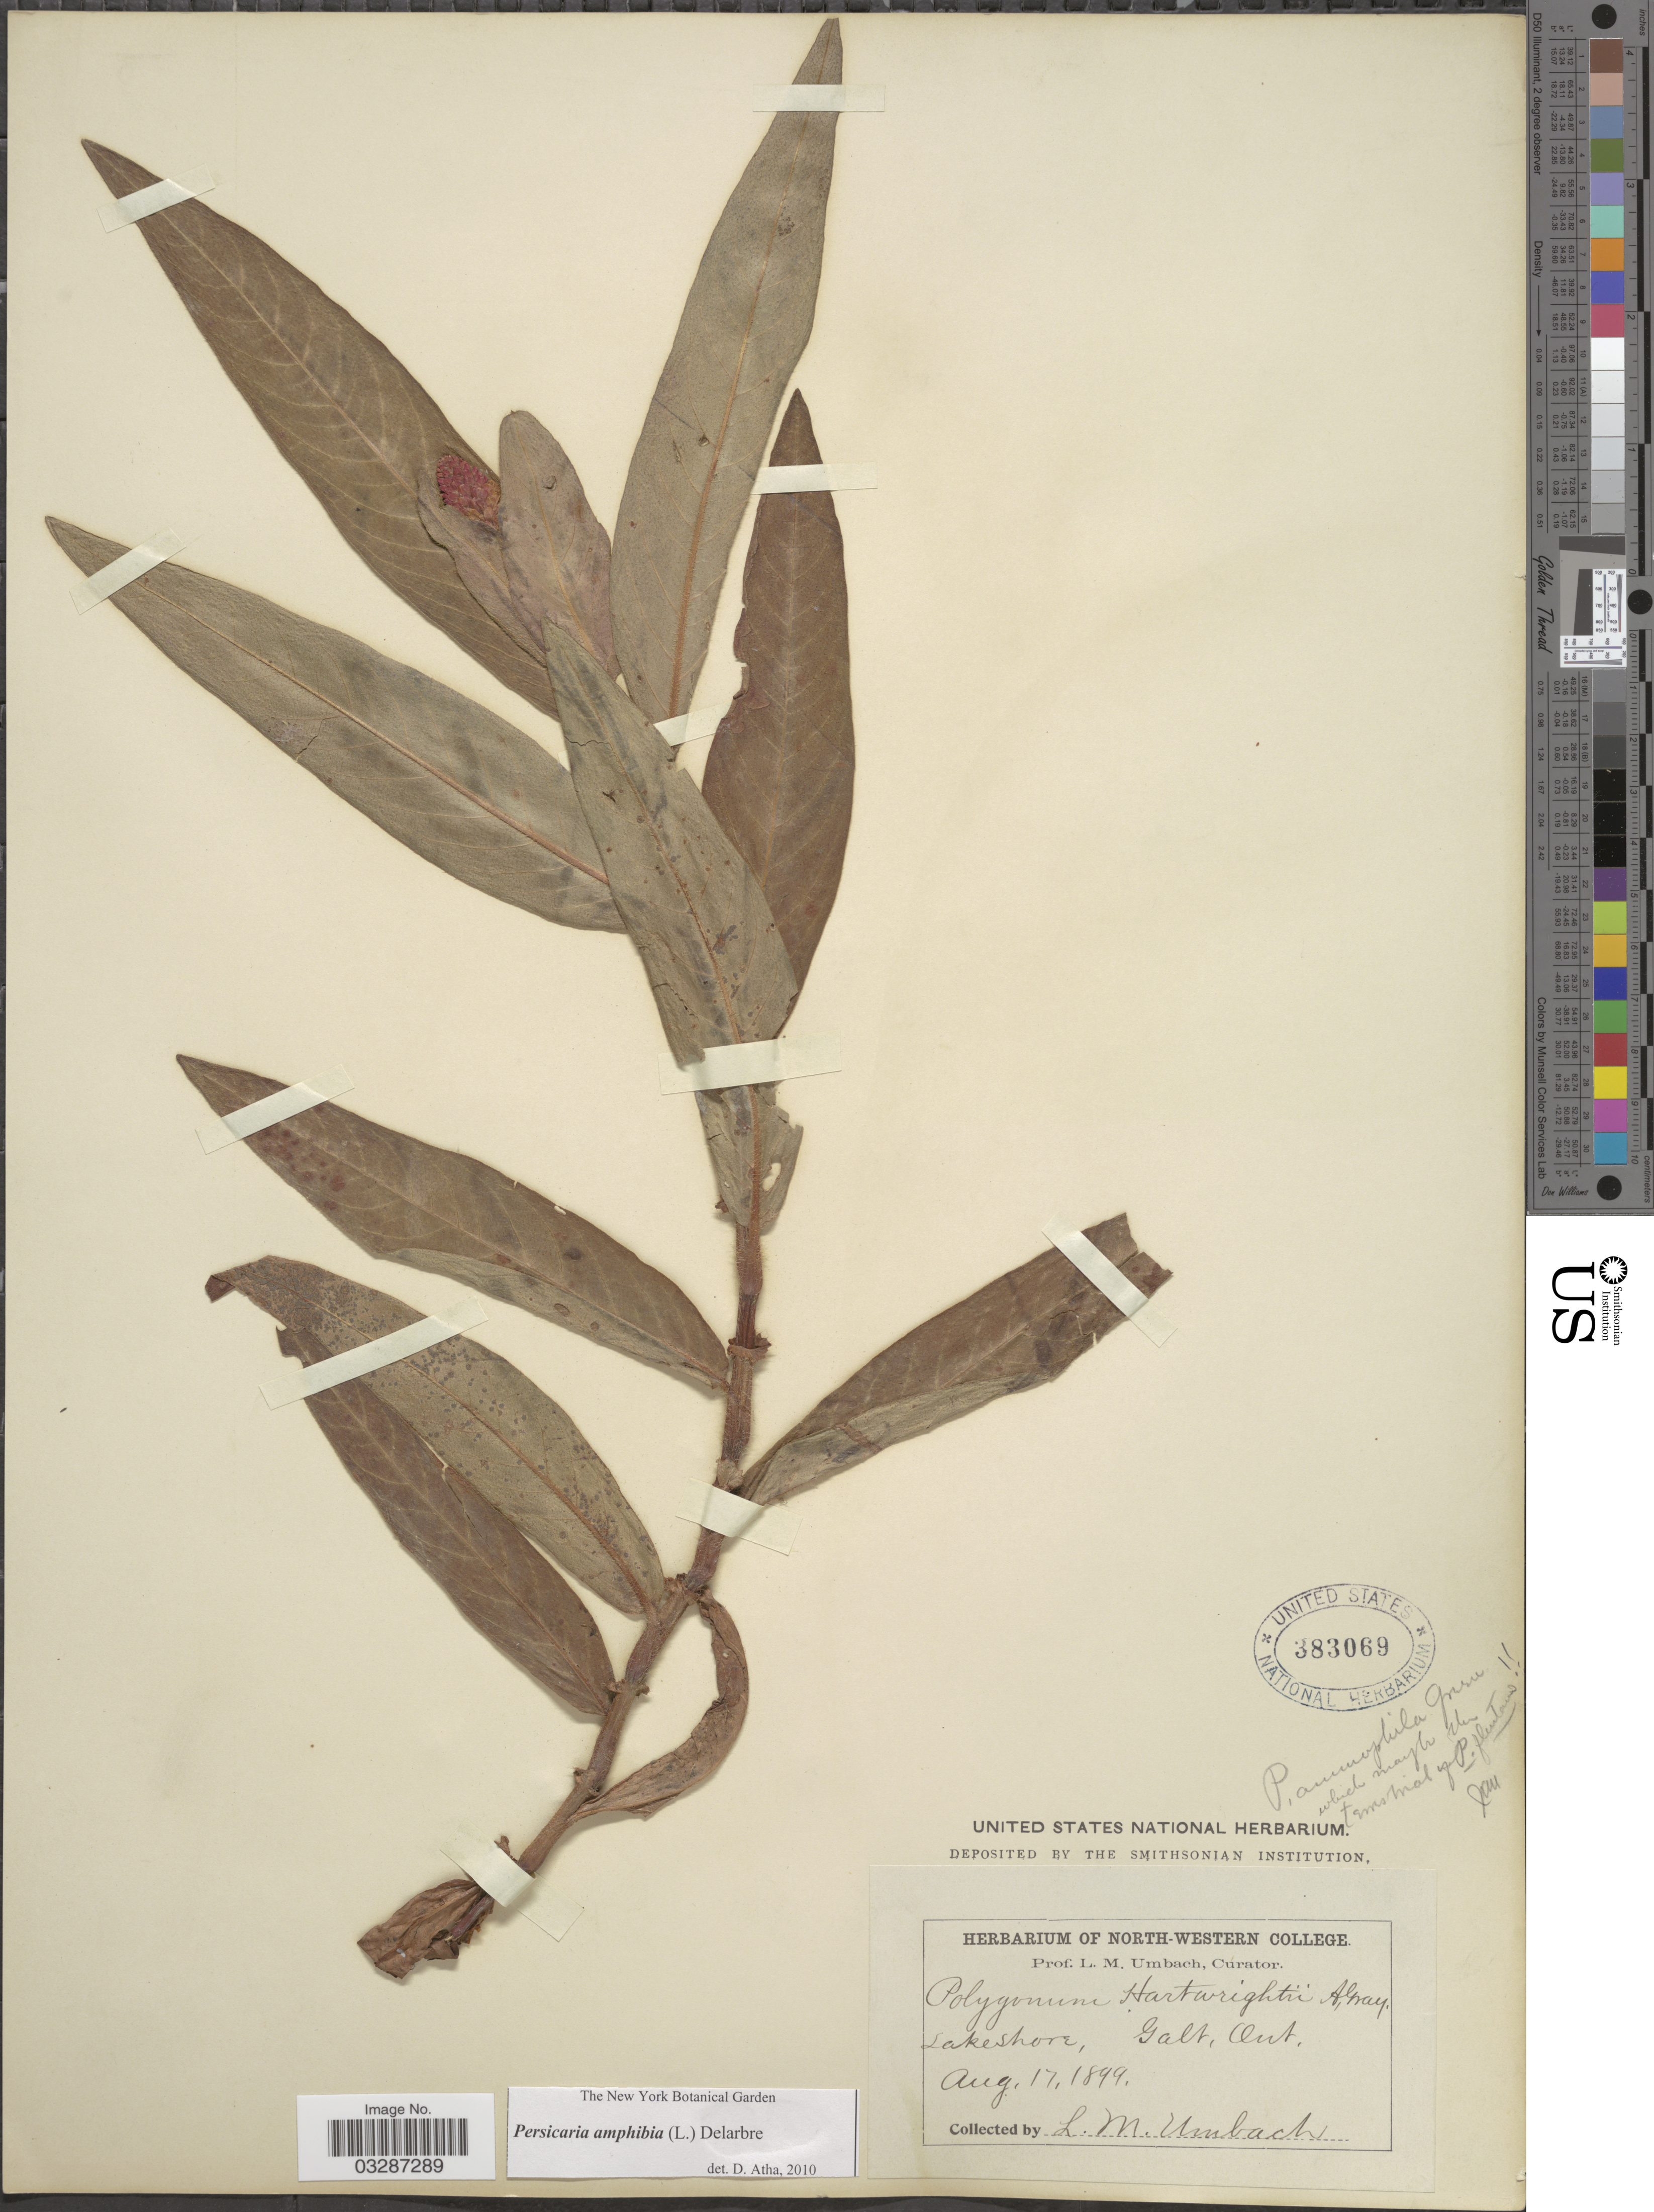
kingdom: Plantae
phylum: Tracheophyta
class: Magnoliopsida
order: Caryophyllales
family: Polygonaceae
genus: Persicaria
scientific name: Persicaria amphibia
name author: (L.) Delarbre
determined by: Atha, D. E.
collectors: L. M. Umbach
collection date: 1899-08-17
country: Canada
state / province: Ontario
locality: Lakeshore, Galt.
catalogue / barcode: US 383069